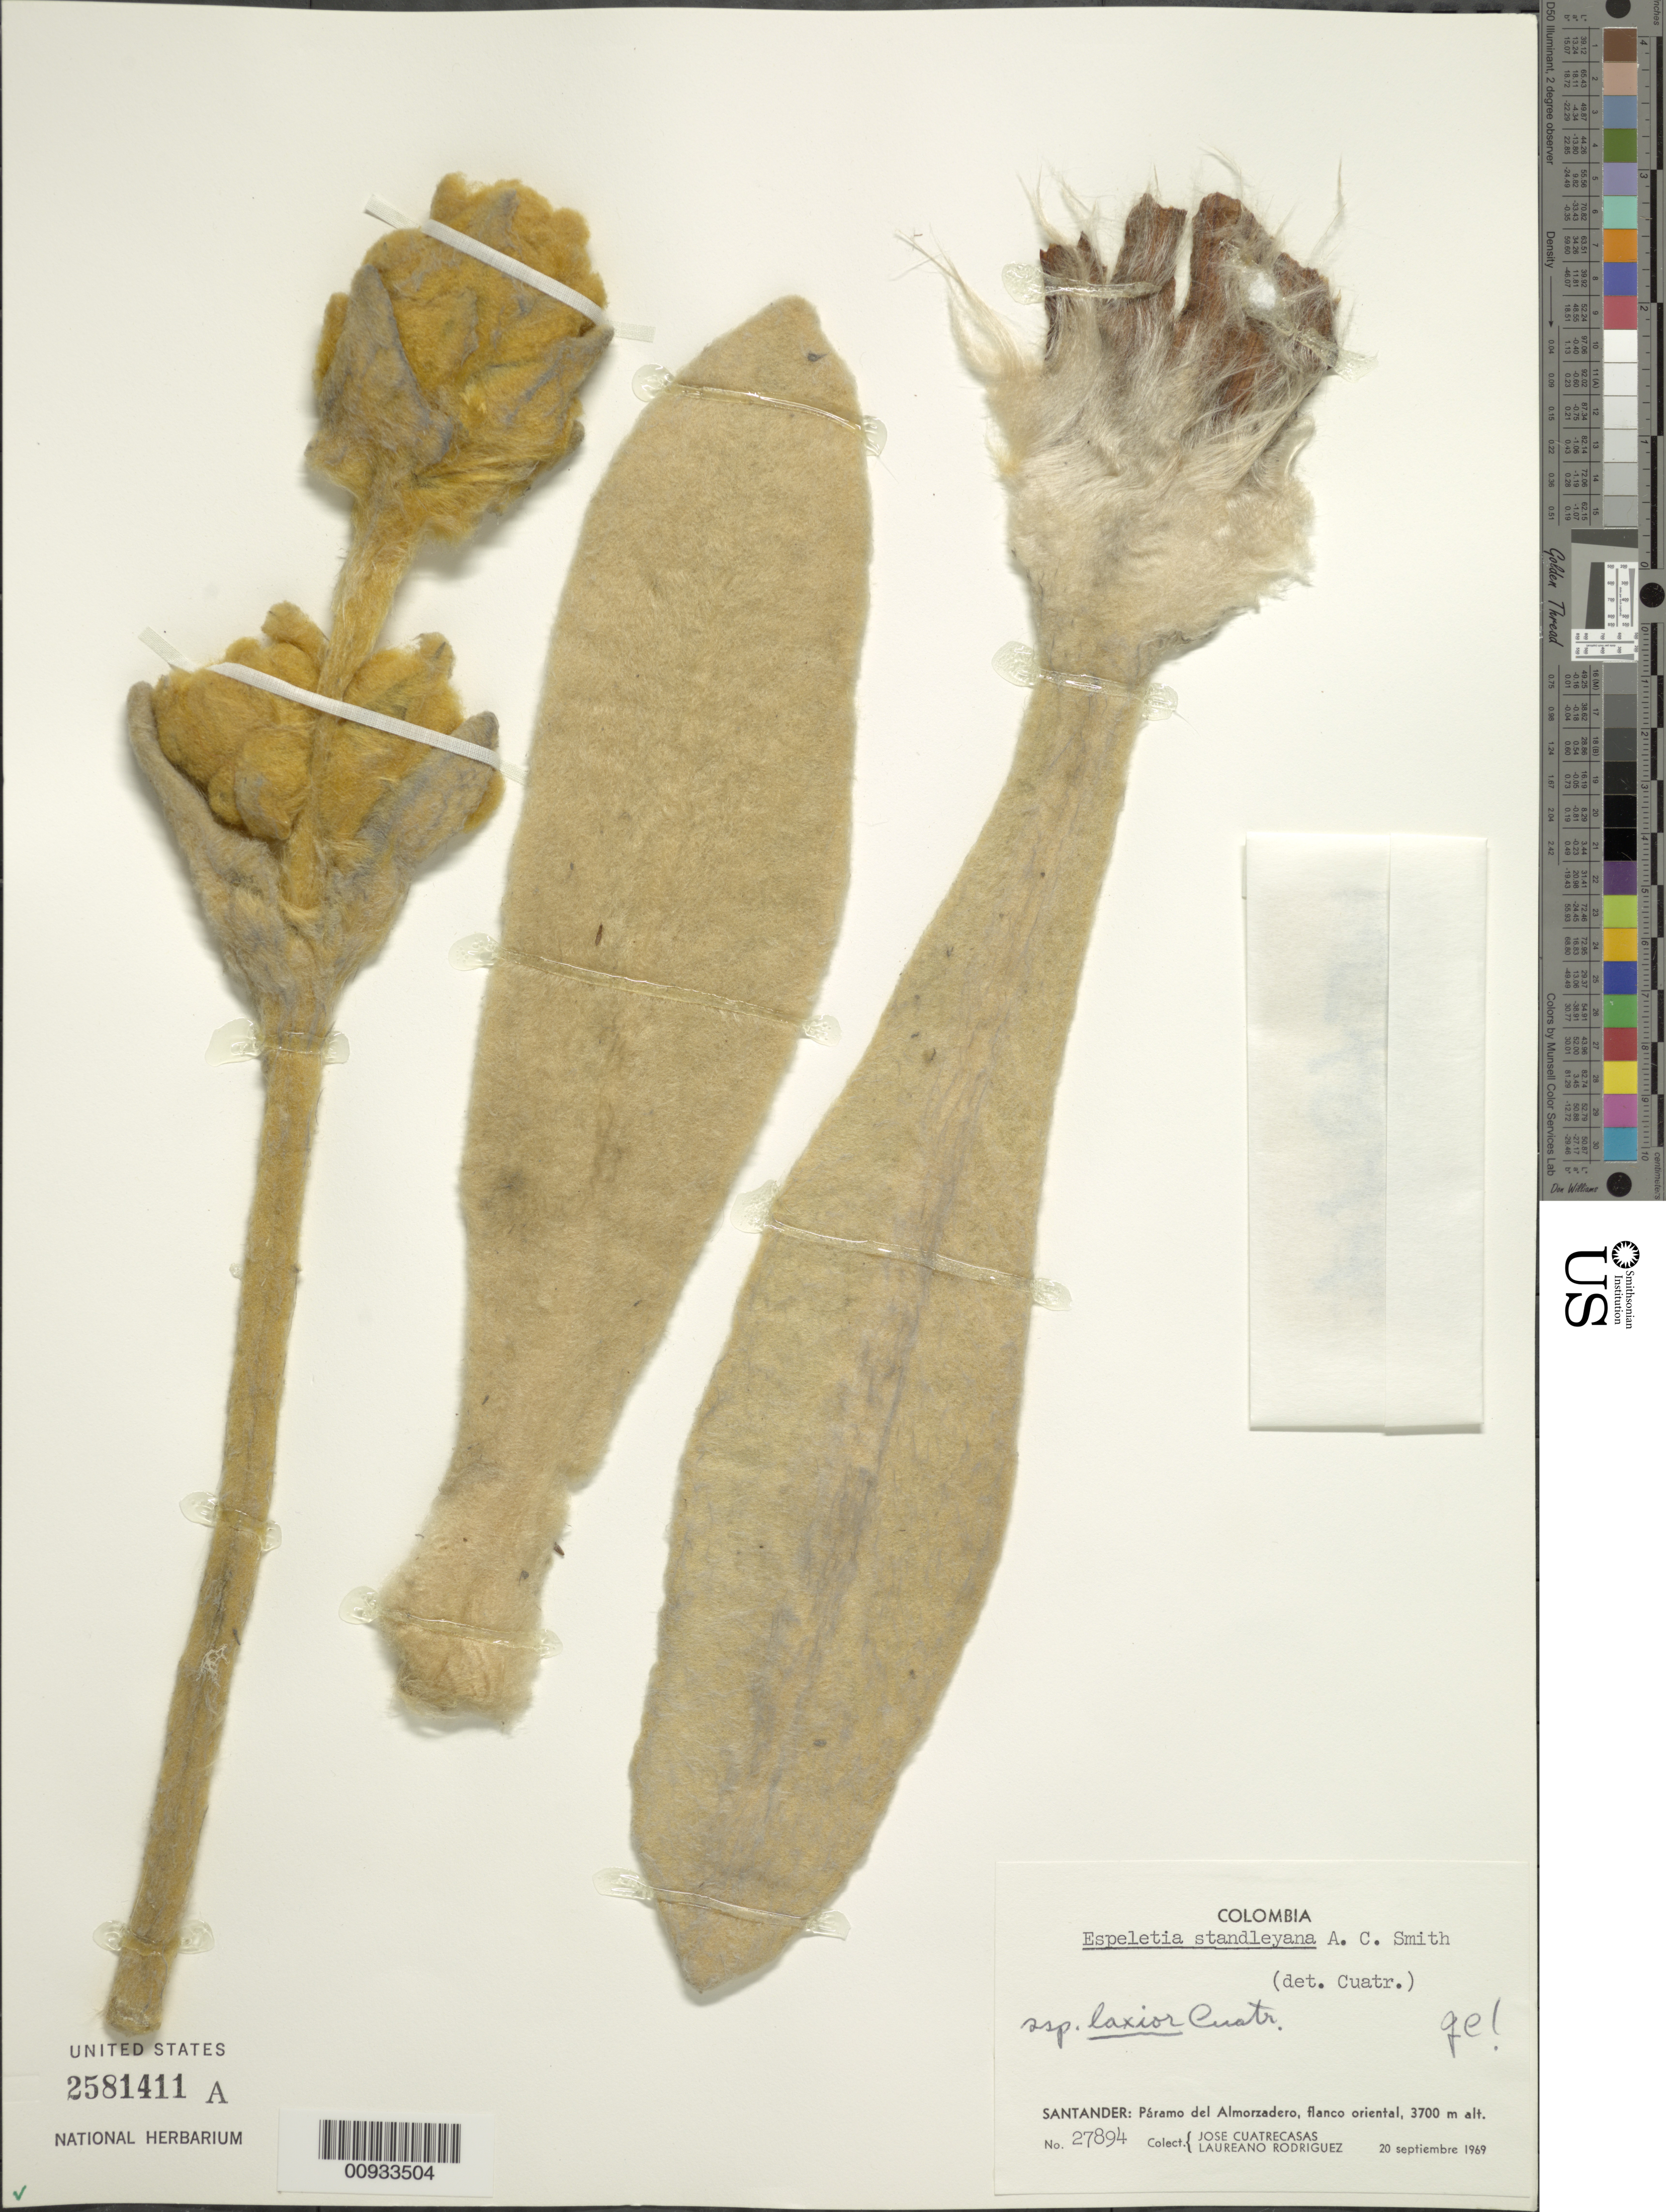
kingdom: Plantae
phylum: Tracheophyta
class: Magnoliopsida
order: Asterales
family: Asteraceae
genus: Espeletia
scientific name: Espeletia standleyana var. laxior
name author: Cuatrec.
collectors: J. Cuatrecasas & L. Rodriguez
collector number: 27894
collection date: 1969-09-20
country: Colombia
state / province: Santander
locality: Paramo de Almorzadero, flanco oriental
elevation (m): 3700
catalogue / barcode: US 2581411A